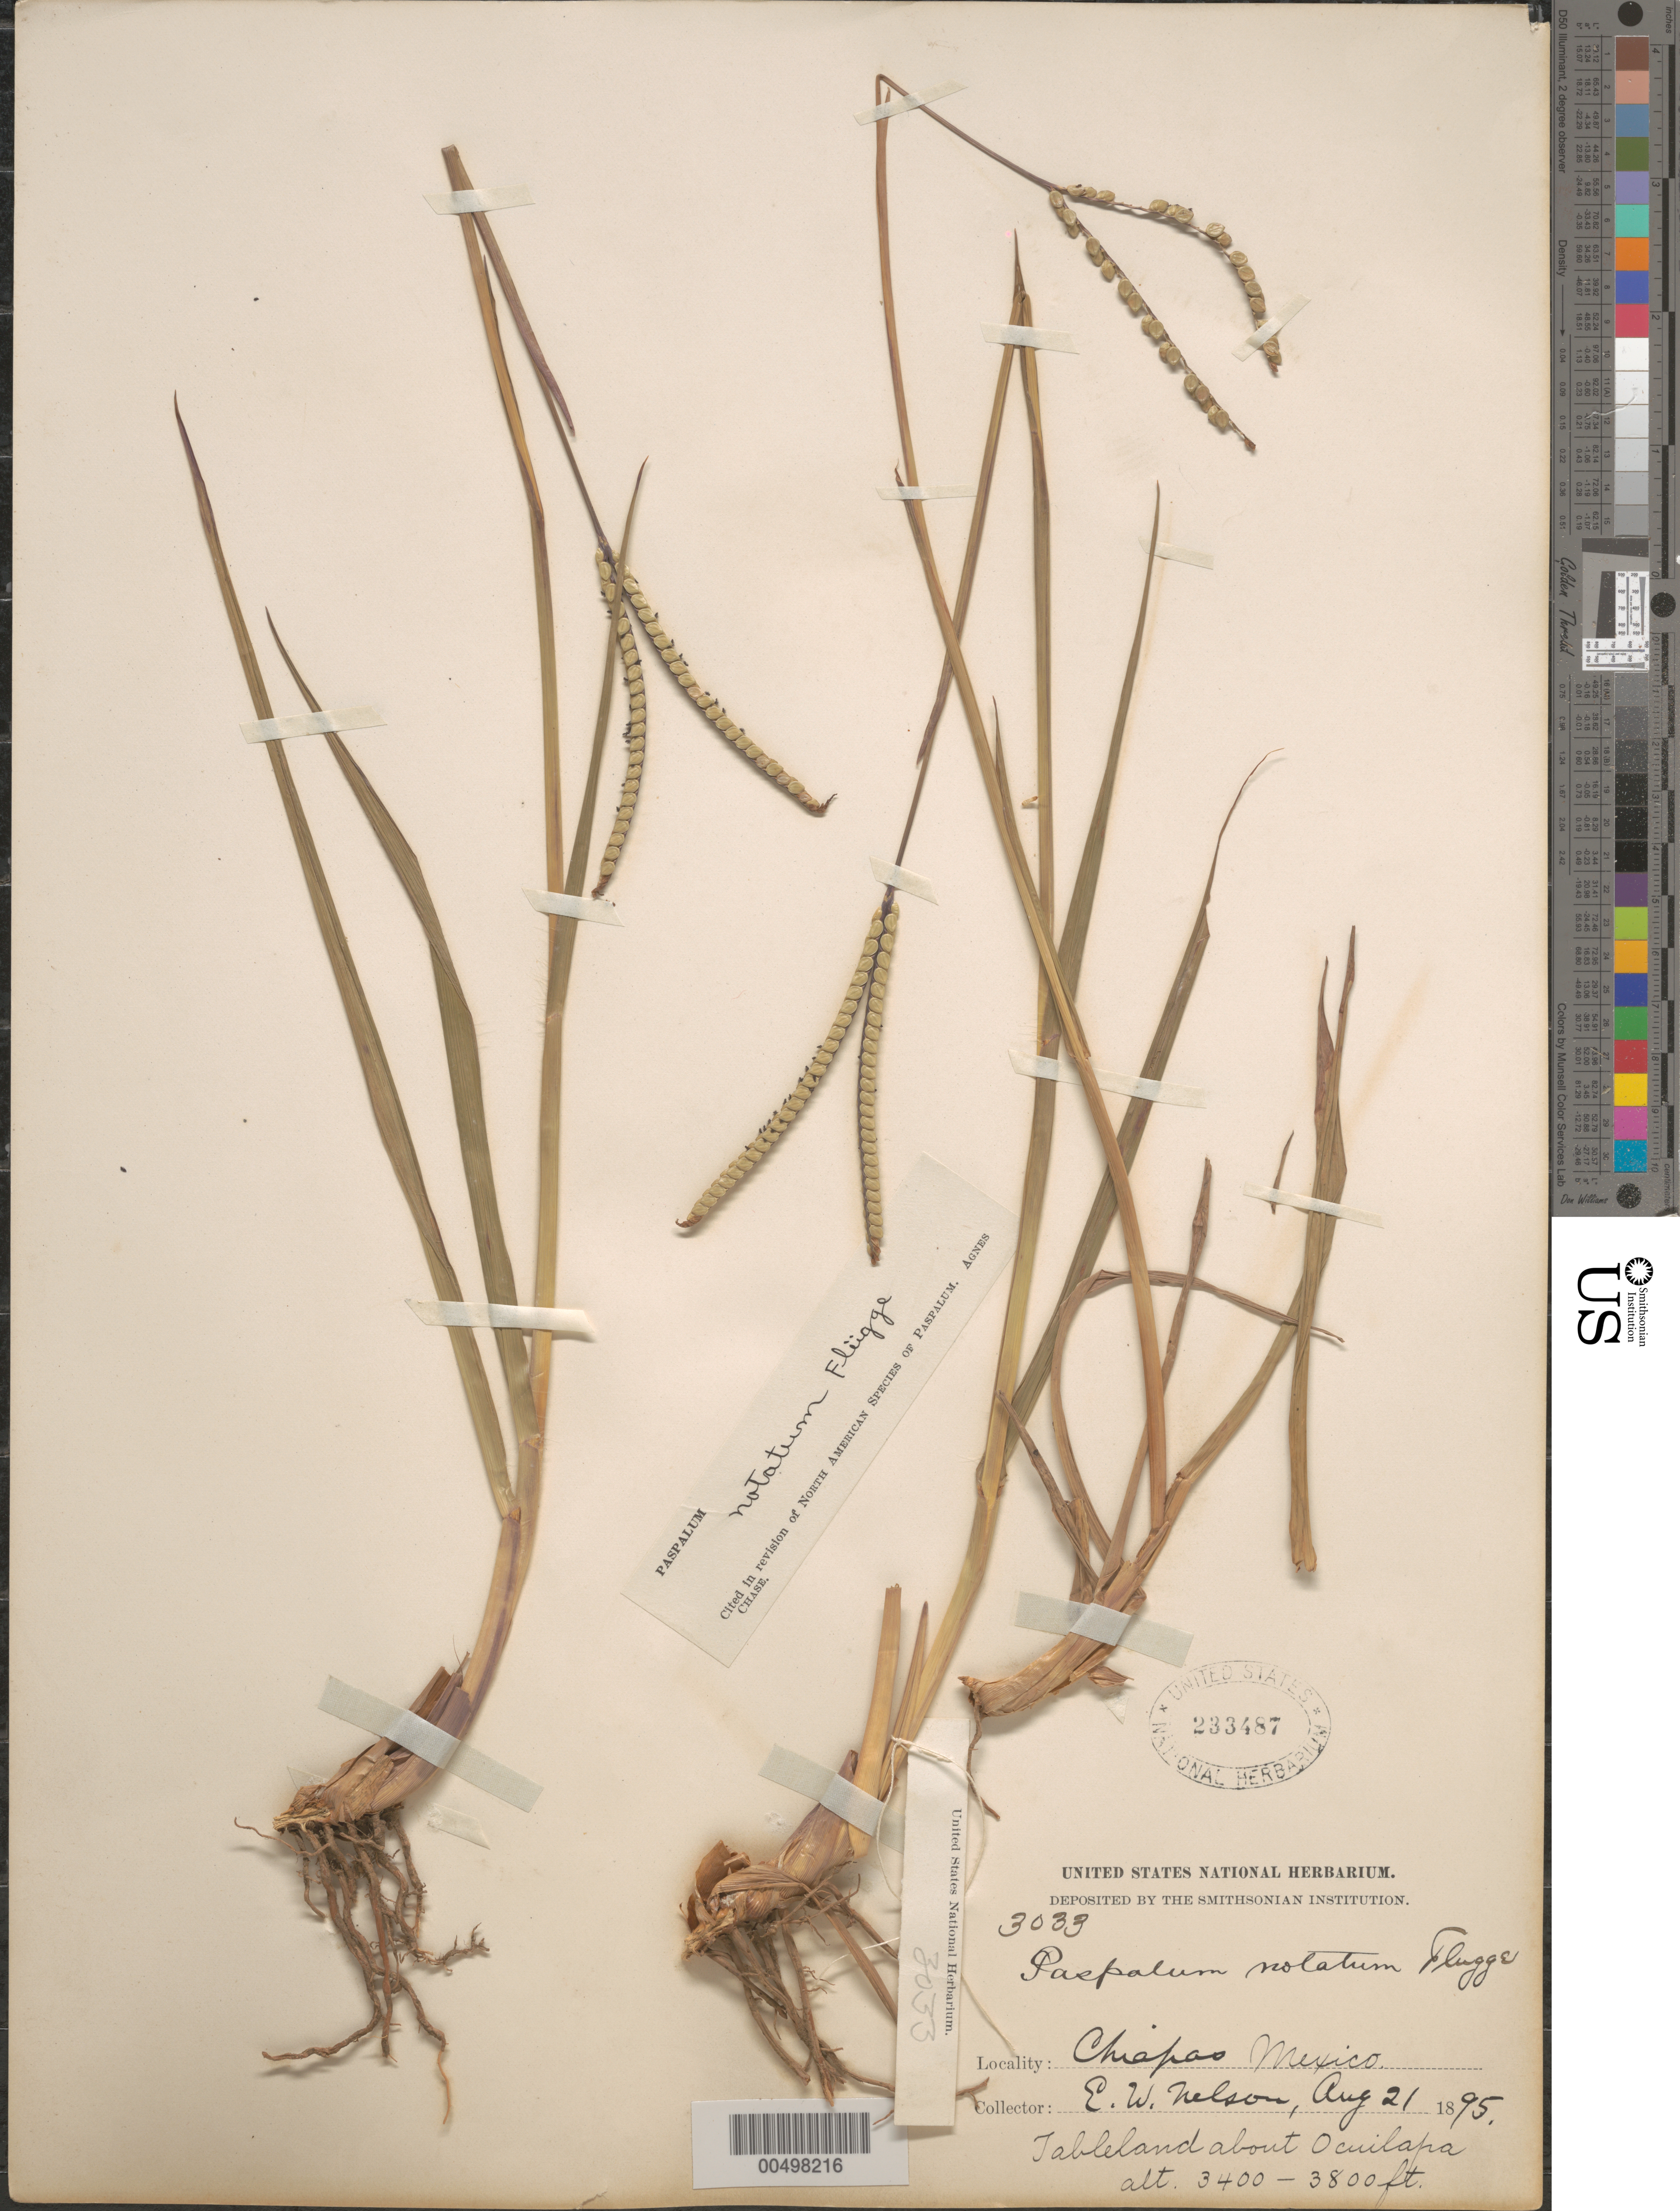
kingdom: Plantae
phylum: Tracheophyta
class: Liliopsida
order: Poales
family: Poaceae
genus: Paspalum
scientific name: Paspalum notatum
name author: Flüggé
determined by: Chase, [M.] Agnes, (US)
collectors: E. W. Nelson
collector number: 3033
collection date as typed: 21 Aug 1895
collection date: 1895-08-21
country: Mexico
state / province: Chiapas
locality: About Ocuilapa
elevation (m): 1036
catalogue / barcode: US 233487